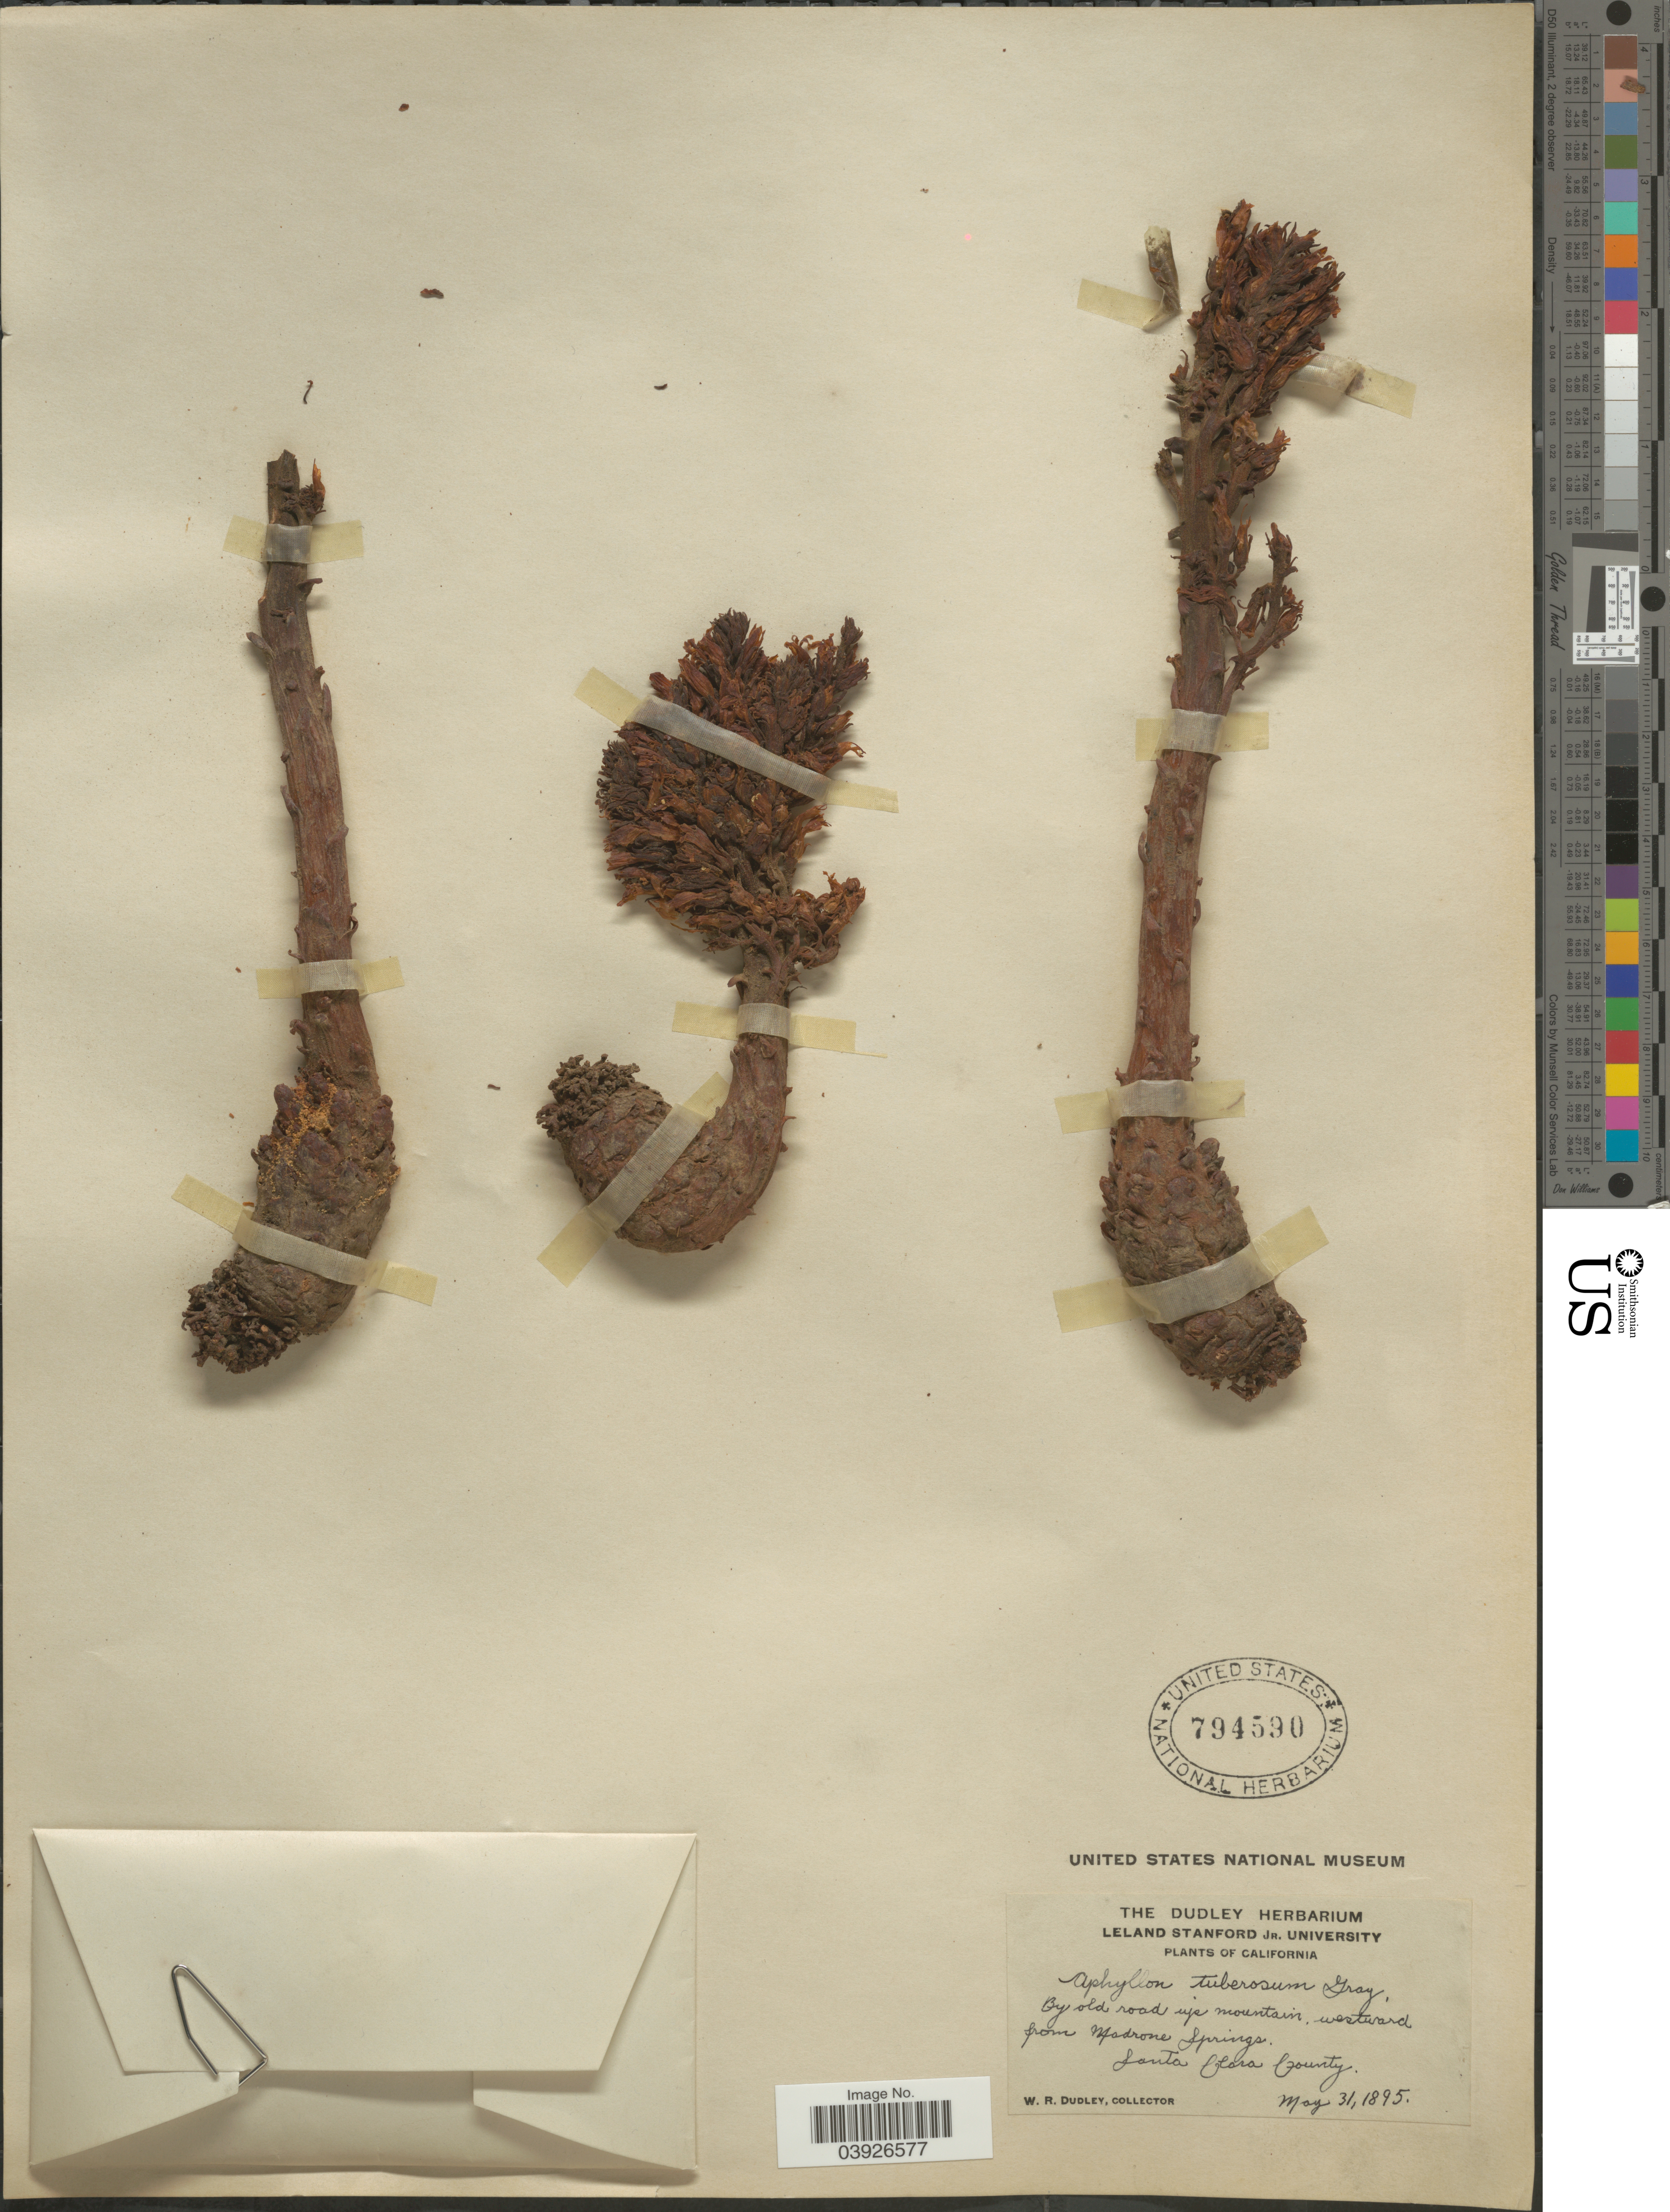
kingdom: Plantae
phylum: Tracheophyta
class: Magnoliopsida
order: Lamiales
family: Orobanchaceae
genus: Orobanche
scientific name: Orobanche tuberosa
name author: Vell.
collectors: W. Dudley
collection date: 1895-05-31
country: United States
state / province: California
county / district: Santa Clara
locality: By old road up mountain, westward from Madrone Springs. Santa Clara County.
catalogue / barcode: US 794590